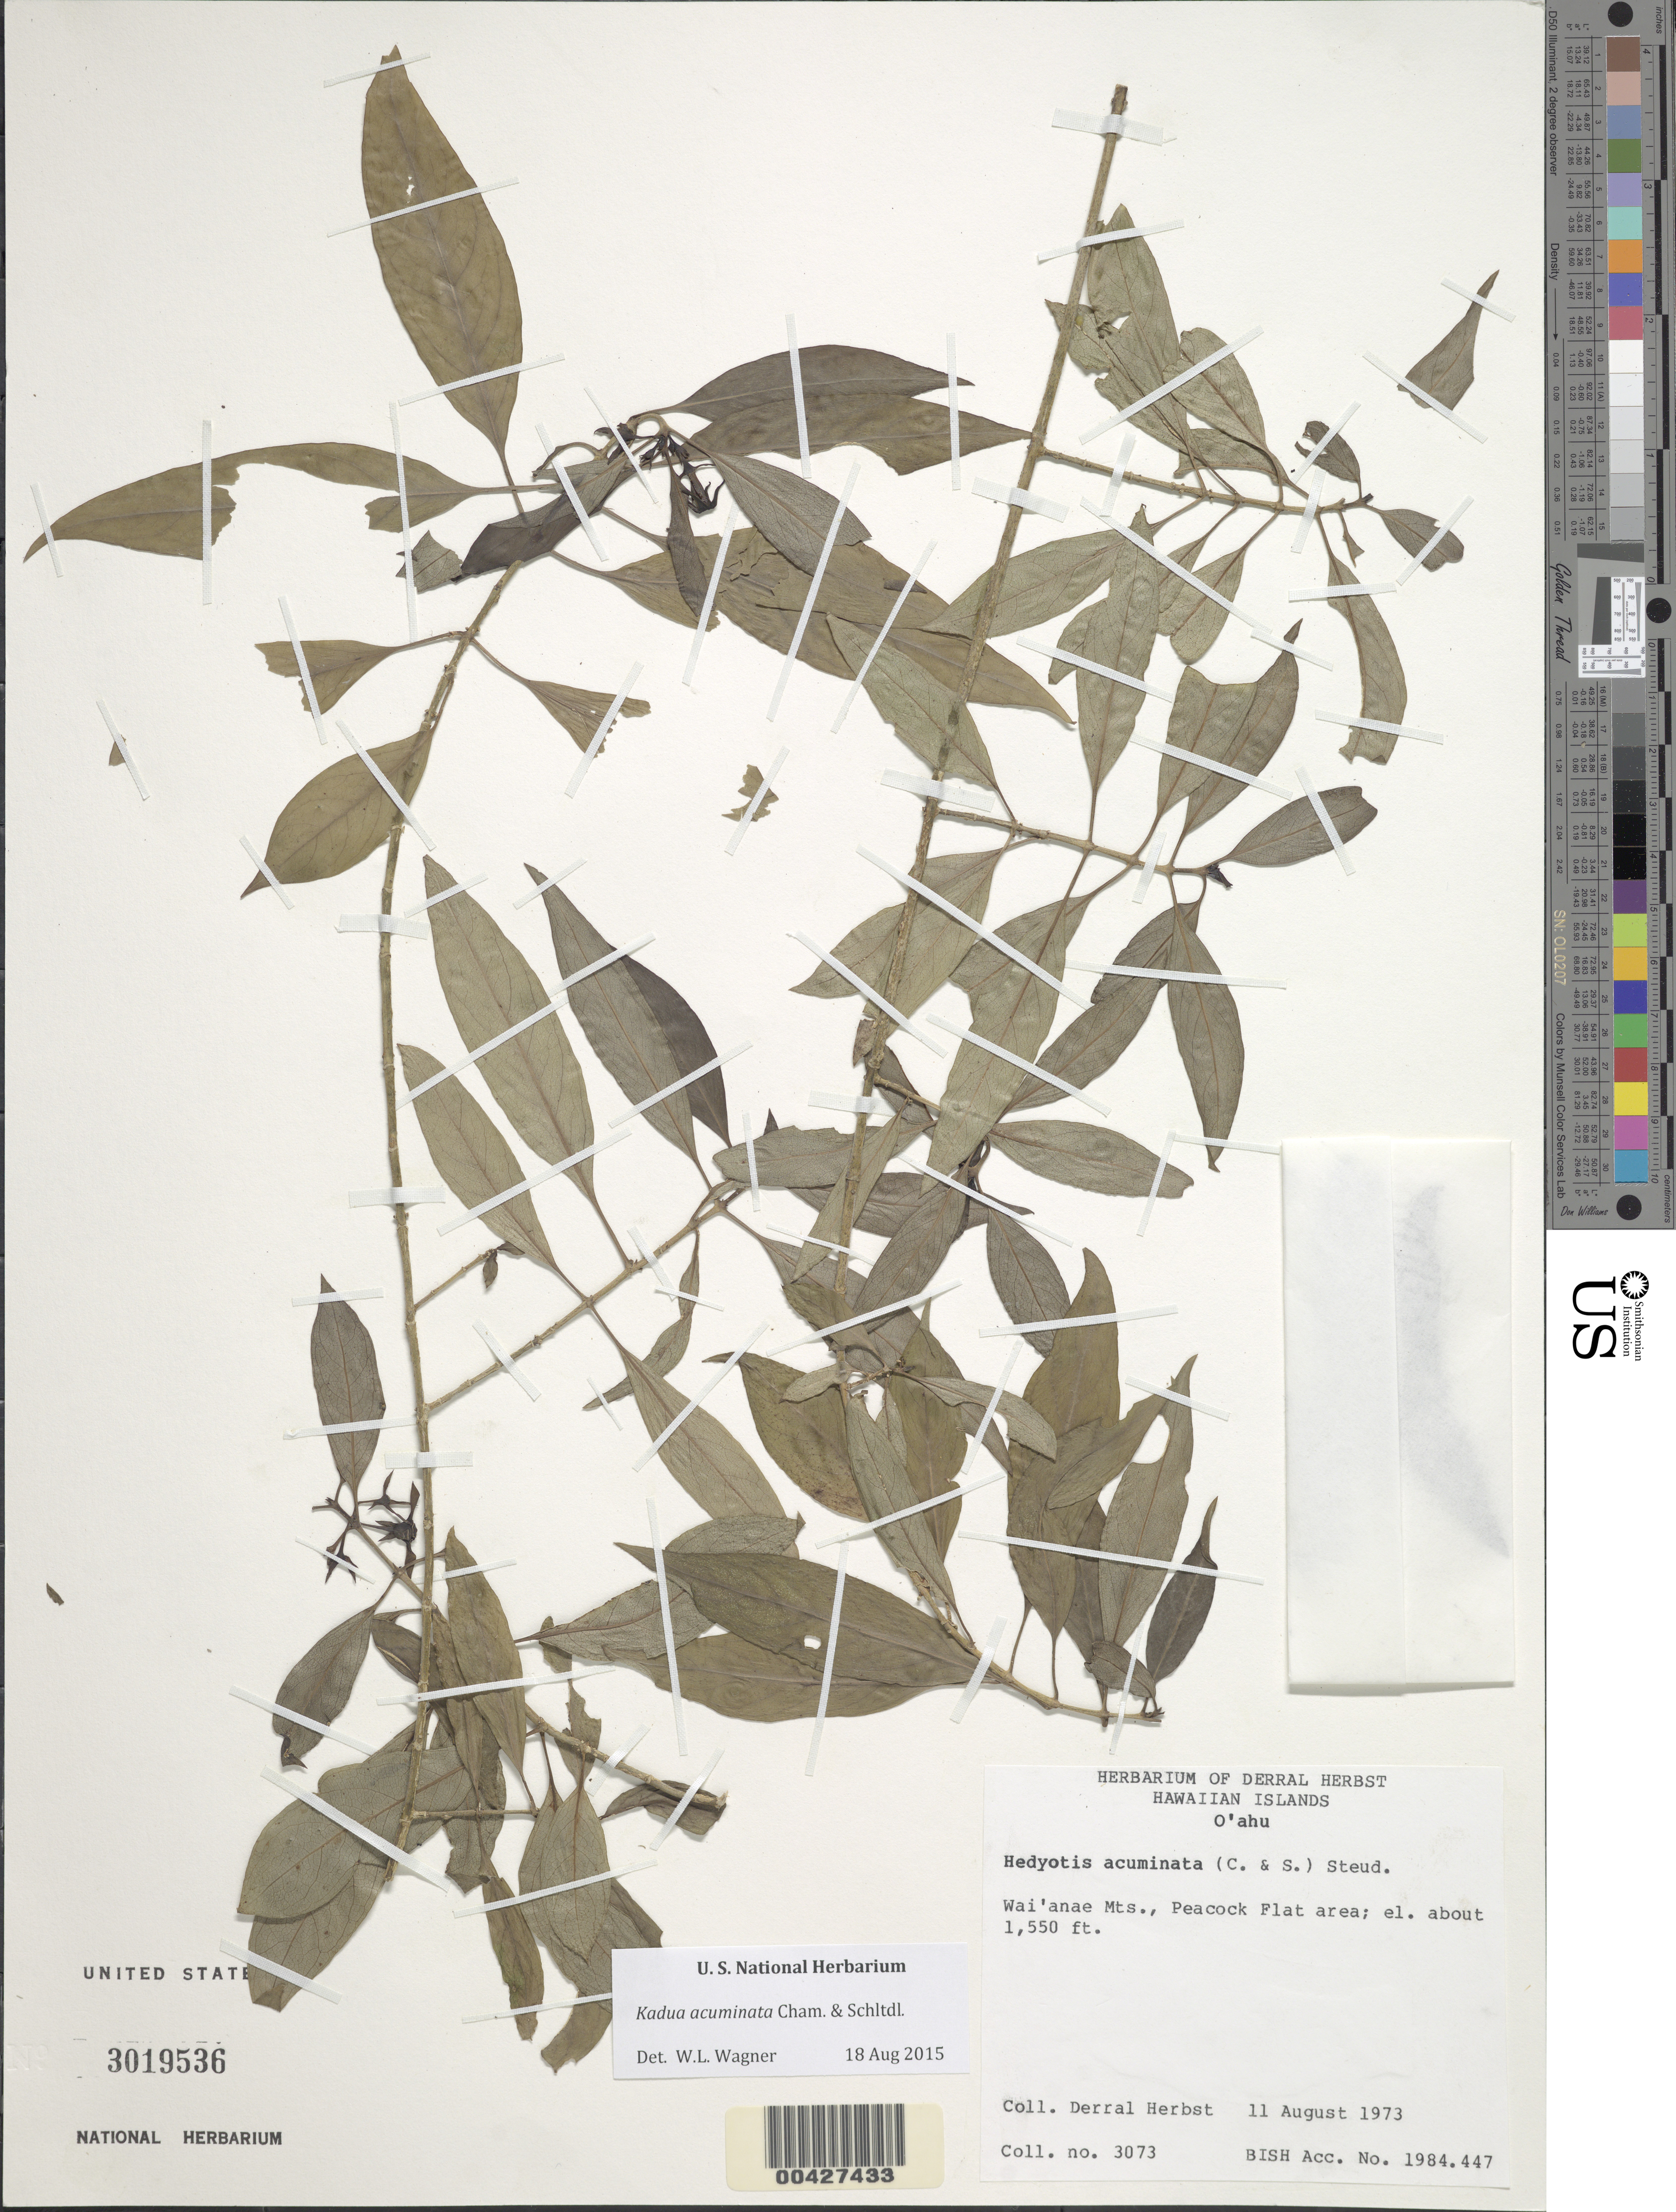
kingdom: Plantae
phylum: Tracheophyta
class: Magnoliopsida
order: Gentianales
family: Rubiaceae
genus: Kadua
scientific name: Kadua acuminata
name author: Cham. & Schltdl.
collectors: D. R. Herbst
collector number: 3073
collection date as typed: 11 Aug 1973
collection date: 1973-08-11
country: United States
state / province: Hawaii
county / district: Honolulu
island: Oahu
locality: Wai'anae Mountains, Peacock Flat area.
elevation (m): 472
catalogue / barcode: US 3019536